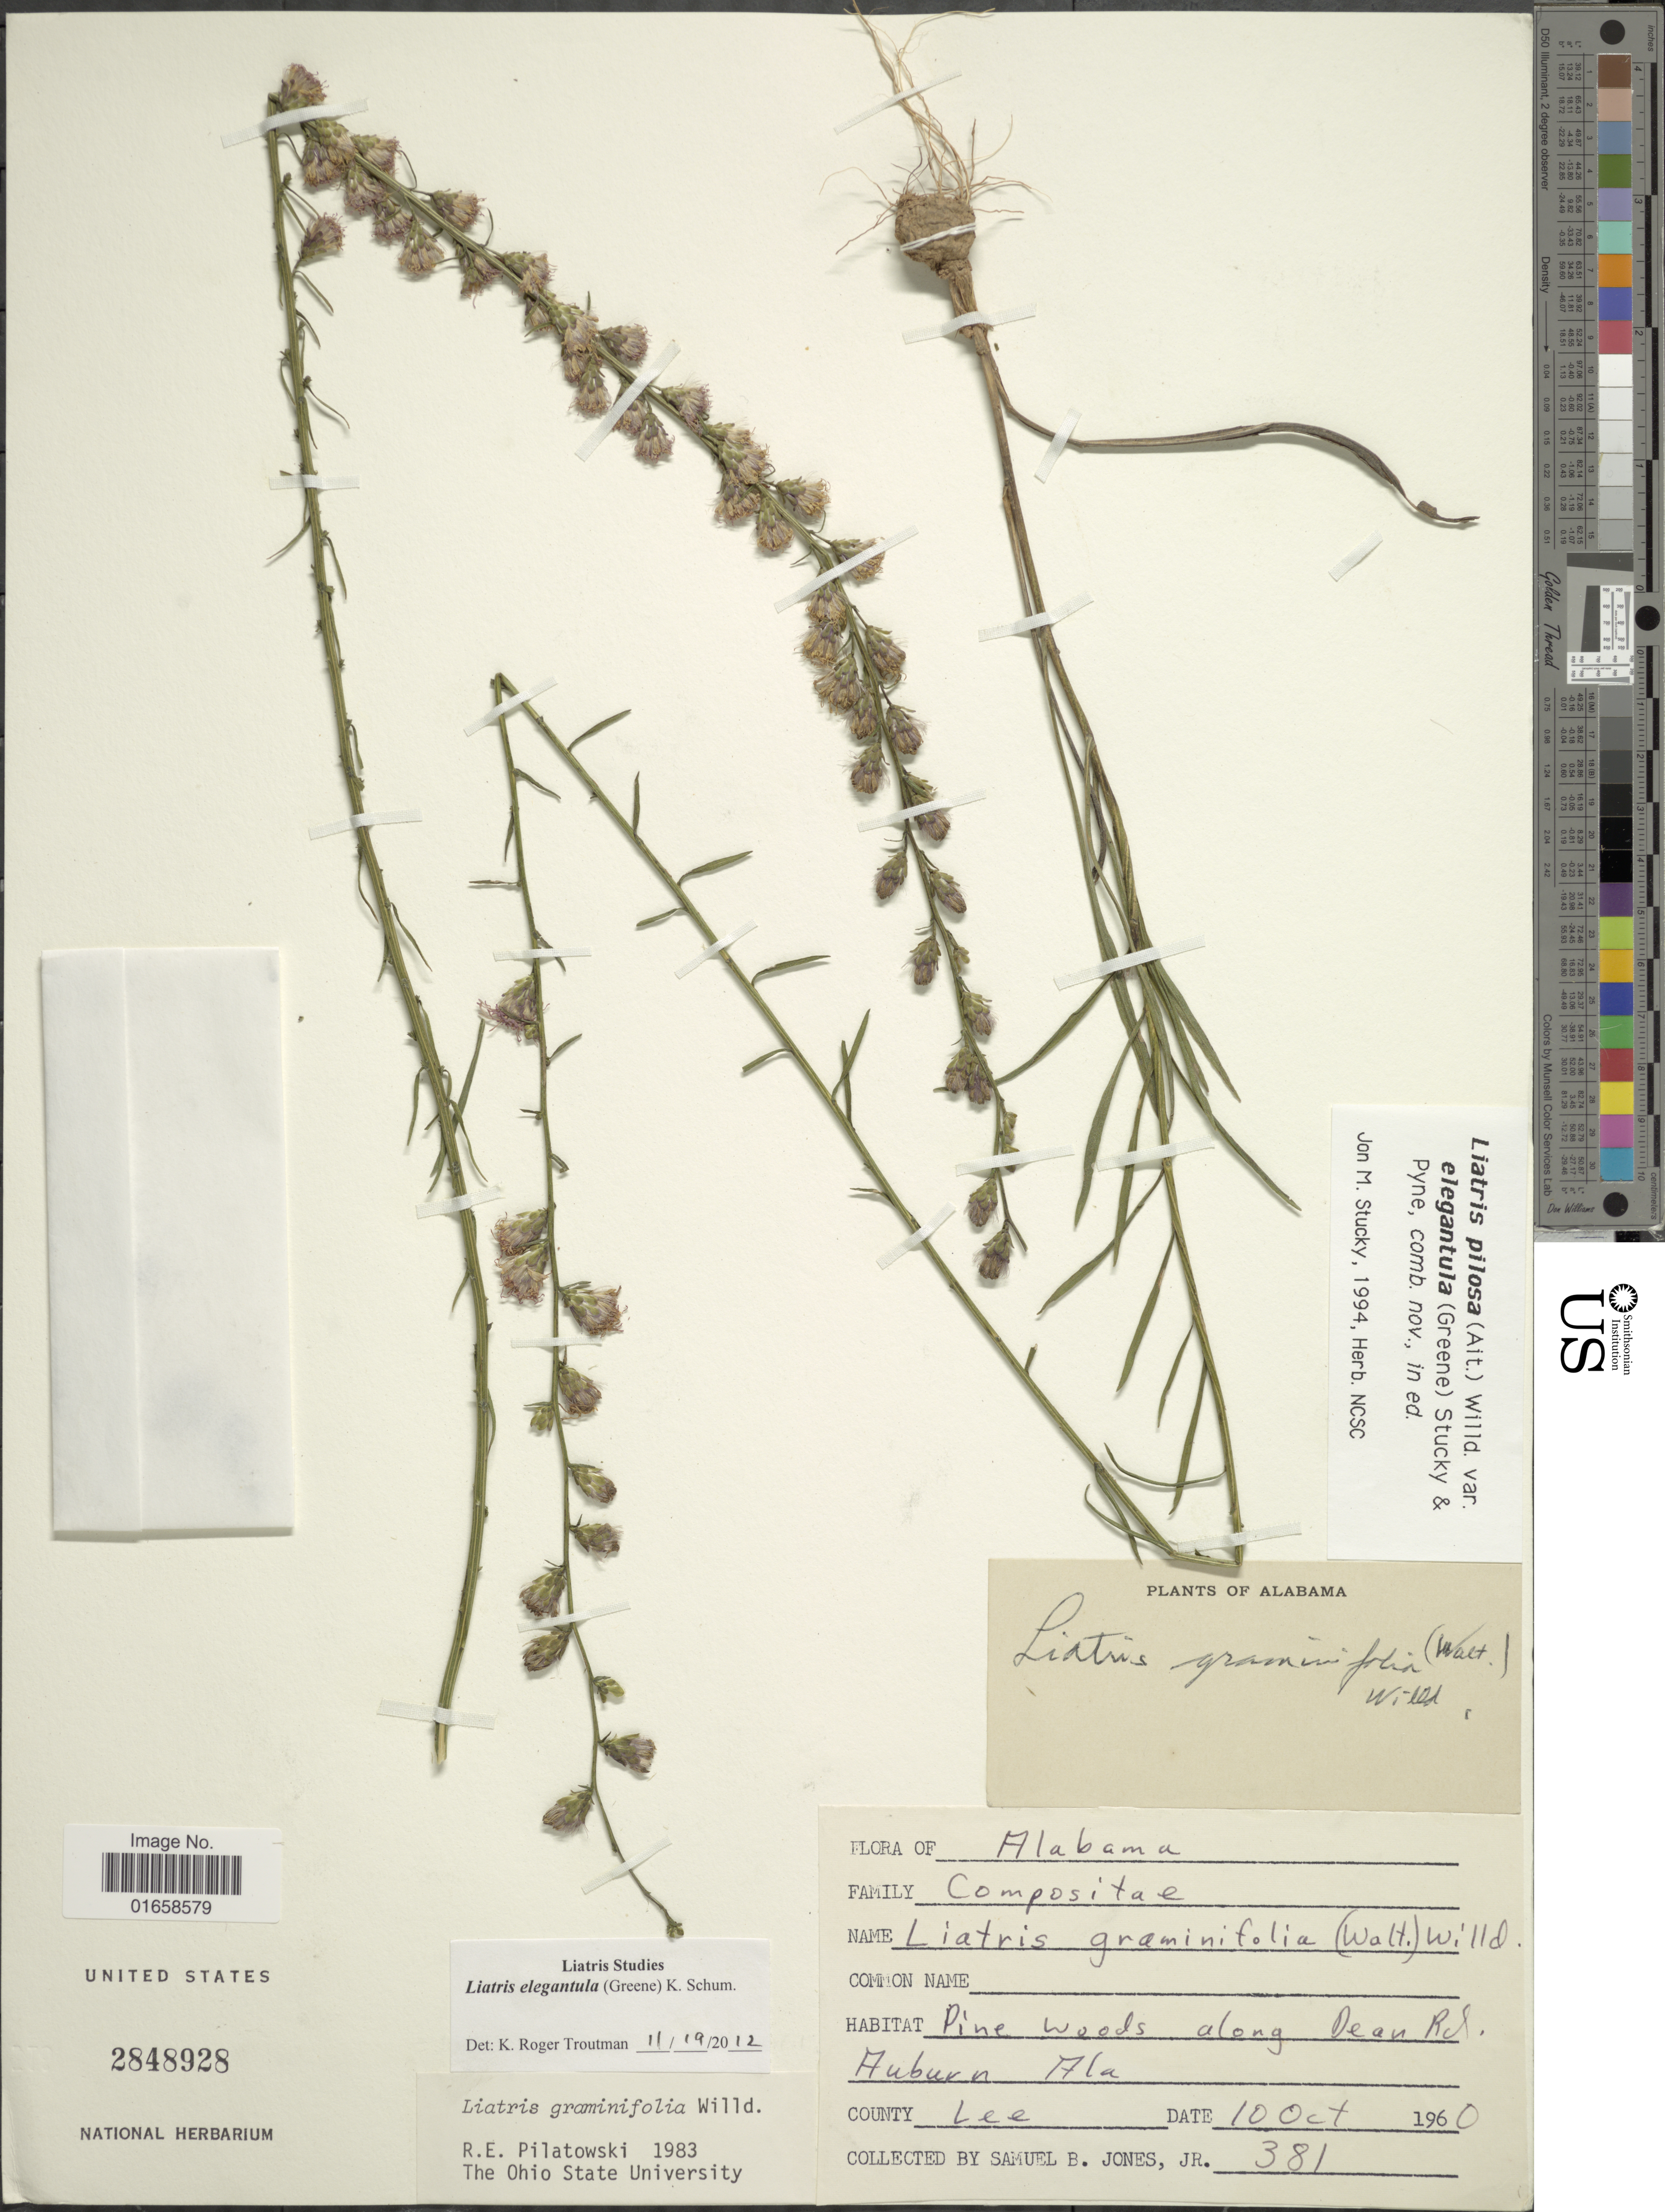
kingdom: Plantae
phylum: Tracheophyta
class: Magnoliopsida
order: Asterales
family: Asteraceae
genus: Liatris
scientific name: Liatris elegantula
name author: (Greene) K. Schum.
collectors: S. B. Jones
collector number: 381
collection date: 1960-10-10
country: United States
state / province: Alabama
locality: Pine Woods along Dean Rd, Auburn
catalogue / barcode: US 28482928